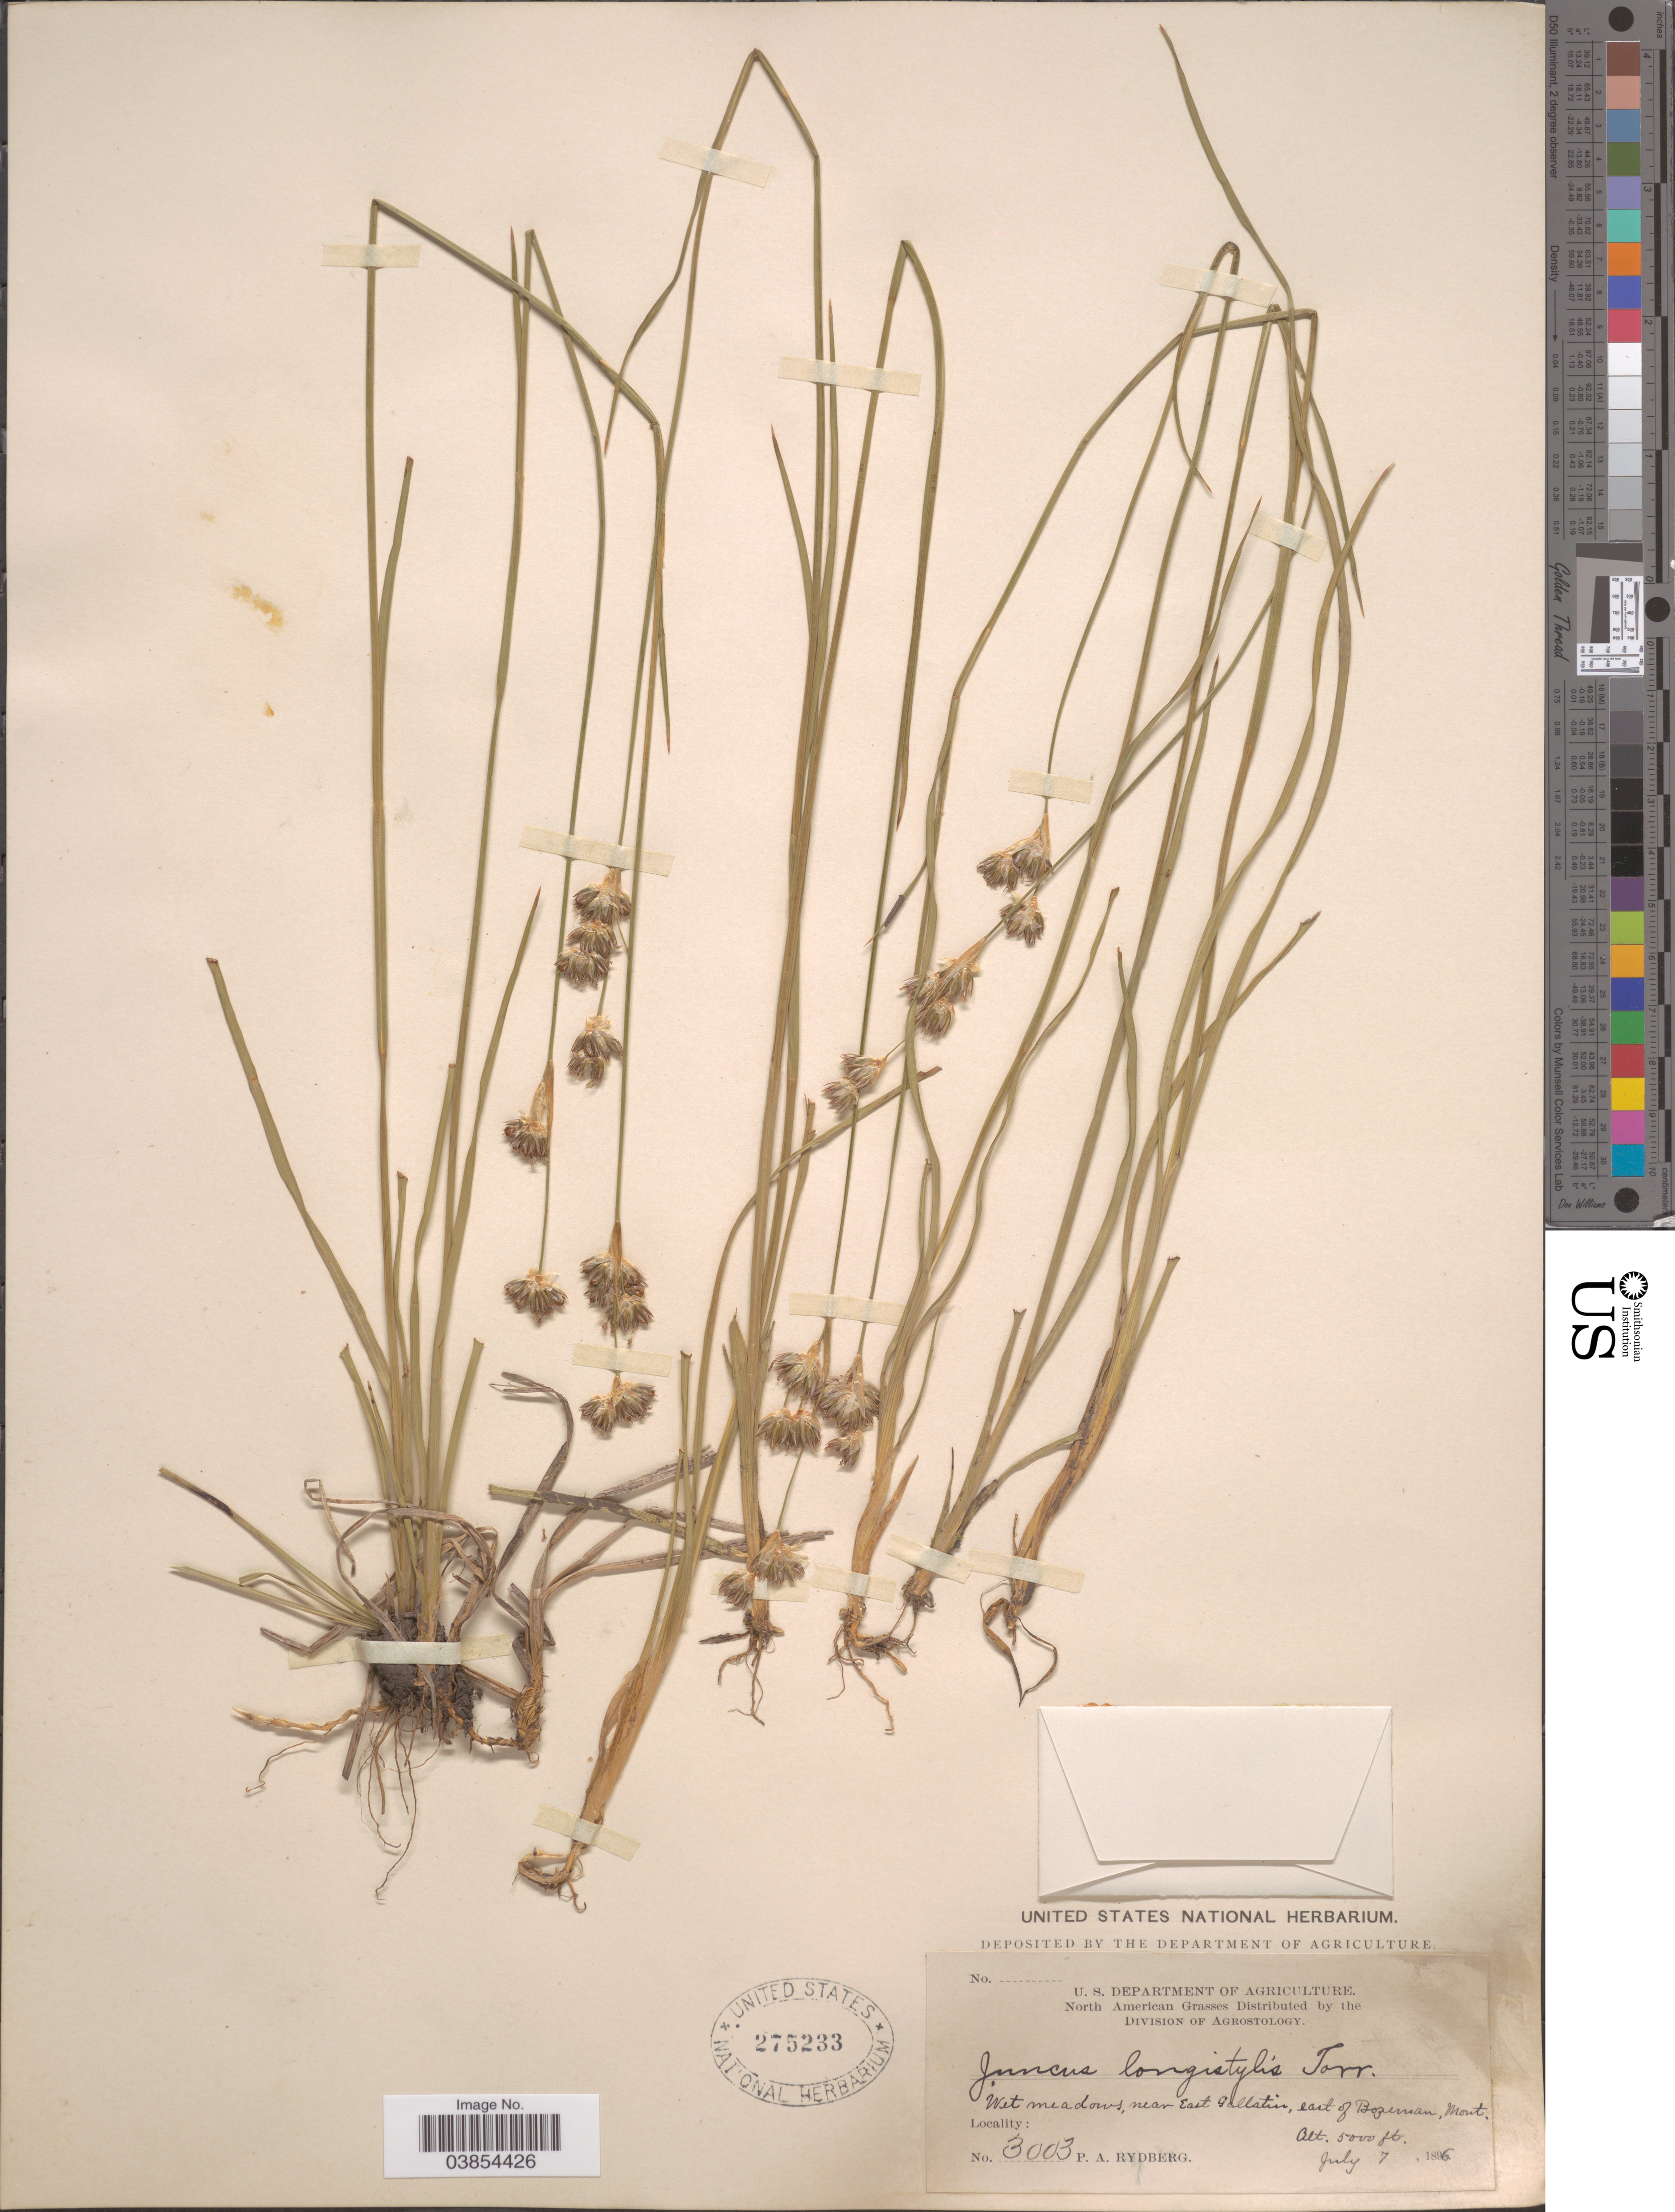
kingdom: Plantae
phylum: Tracheophyta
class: Liliopsida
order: Poales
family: Juncaceae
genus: Juncus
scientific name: Juncus longistylis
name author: Torr.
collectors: P. A. Rydberg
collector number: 3003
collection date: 1896-07-07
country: United States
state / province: Montana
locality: Near East Gallatin, east of Bozeman.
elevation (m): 1524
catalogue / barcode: US 275233